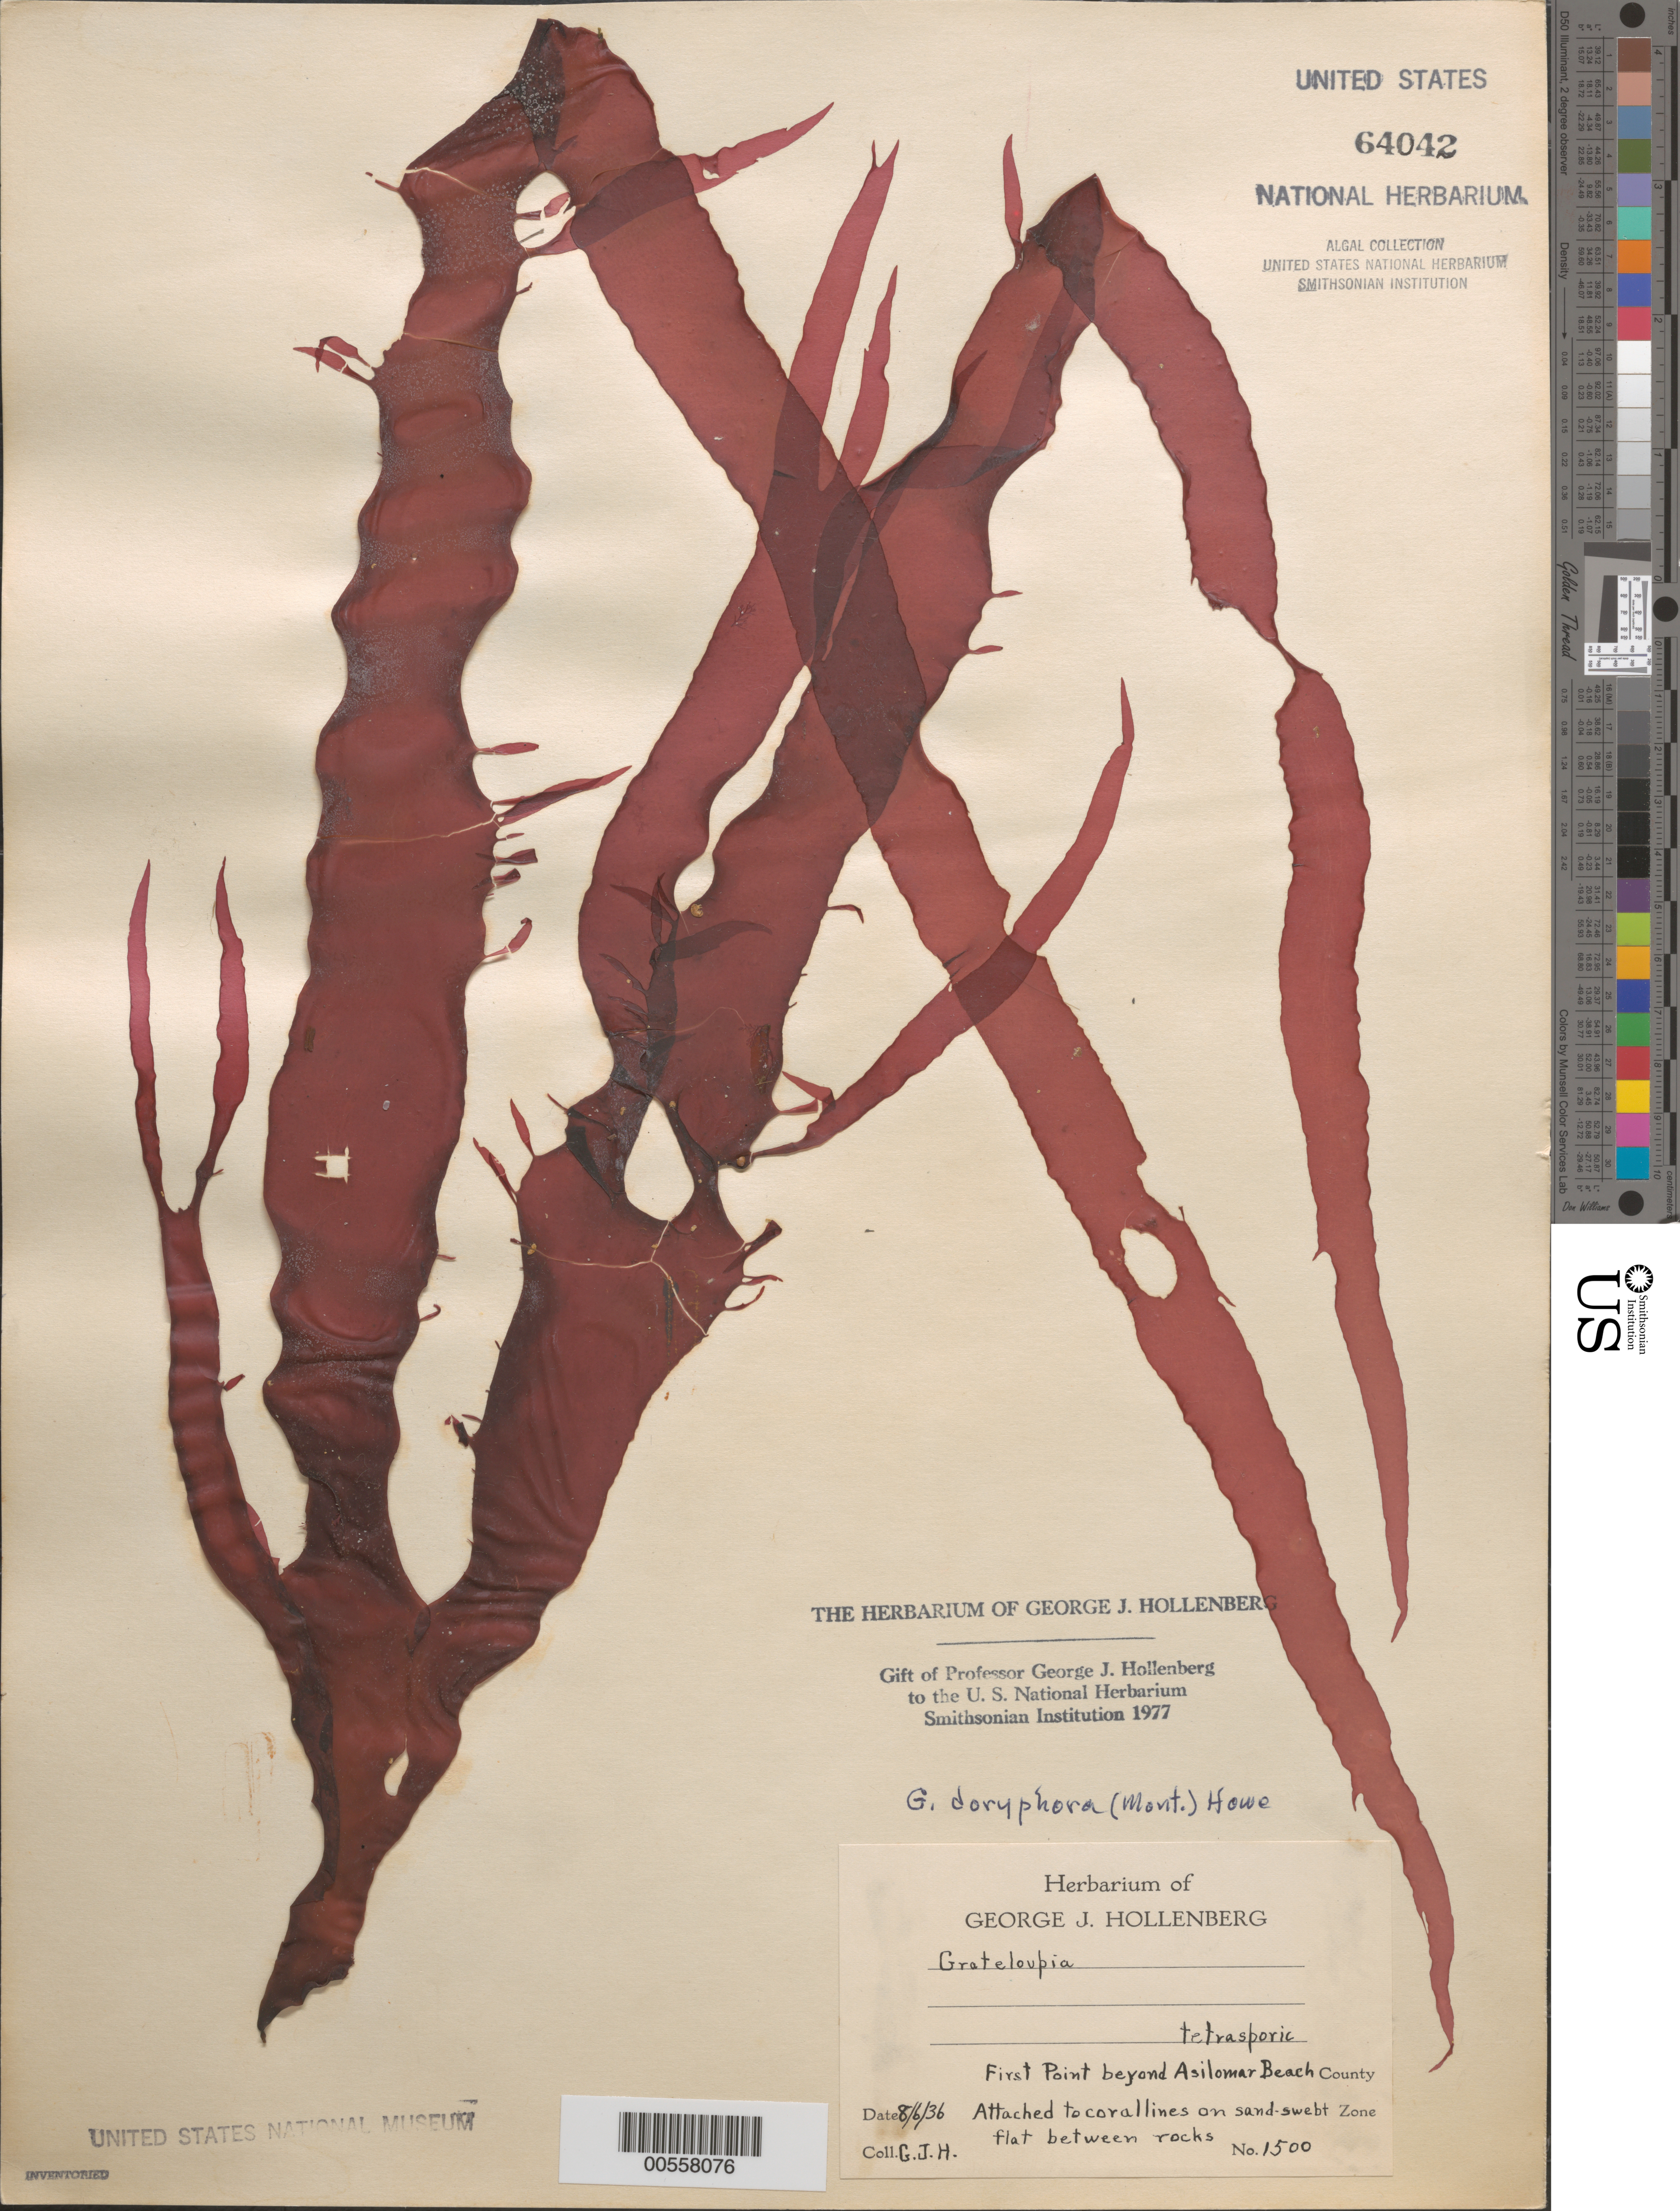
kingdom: Plantae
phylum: Rhodophyta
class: Florideophyceae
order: Halymeniales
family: Halymeniaceae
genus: Grateloupia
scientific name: Grateloupia doryphora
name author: (Mont.) Howe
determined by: Hollenberg, George J.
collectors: G. Hollenberg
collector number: GJH 1500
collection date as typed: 06 Aug 1936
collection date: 1936-08-06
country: United States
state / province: California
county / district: Monterey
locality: First point beyond Asilomar Beach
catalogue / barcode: US 64042